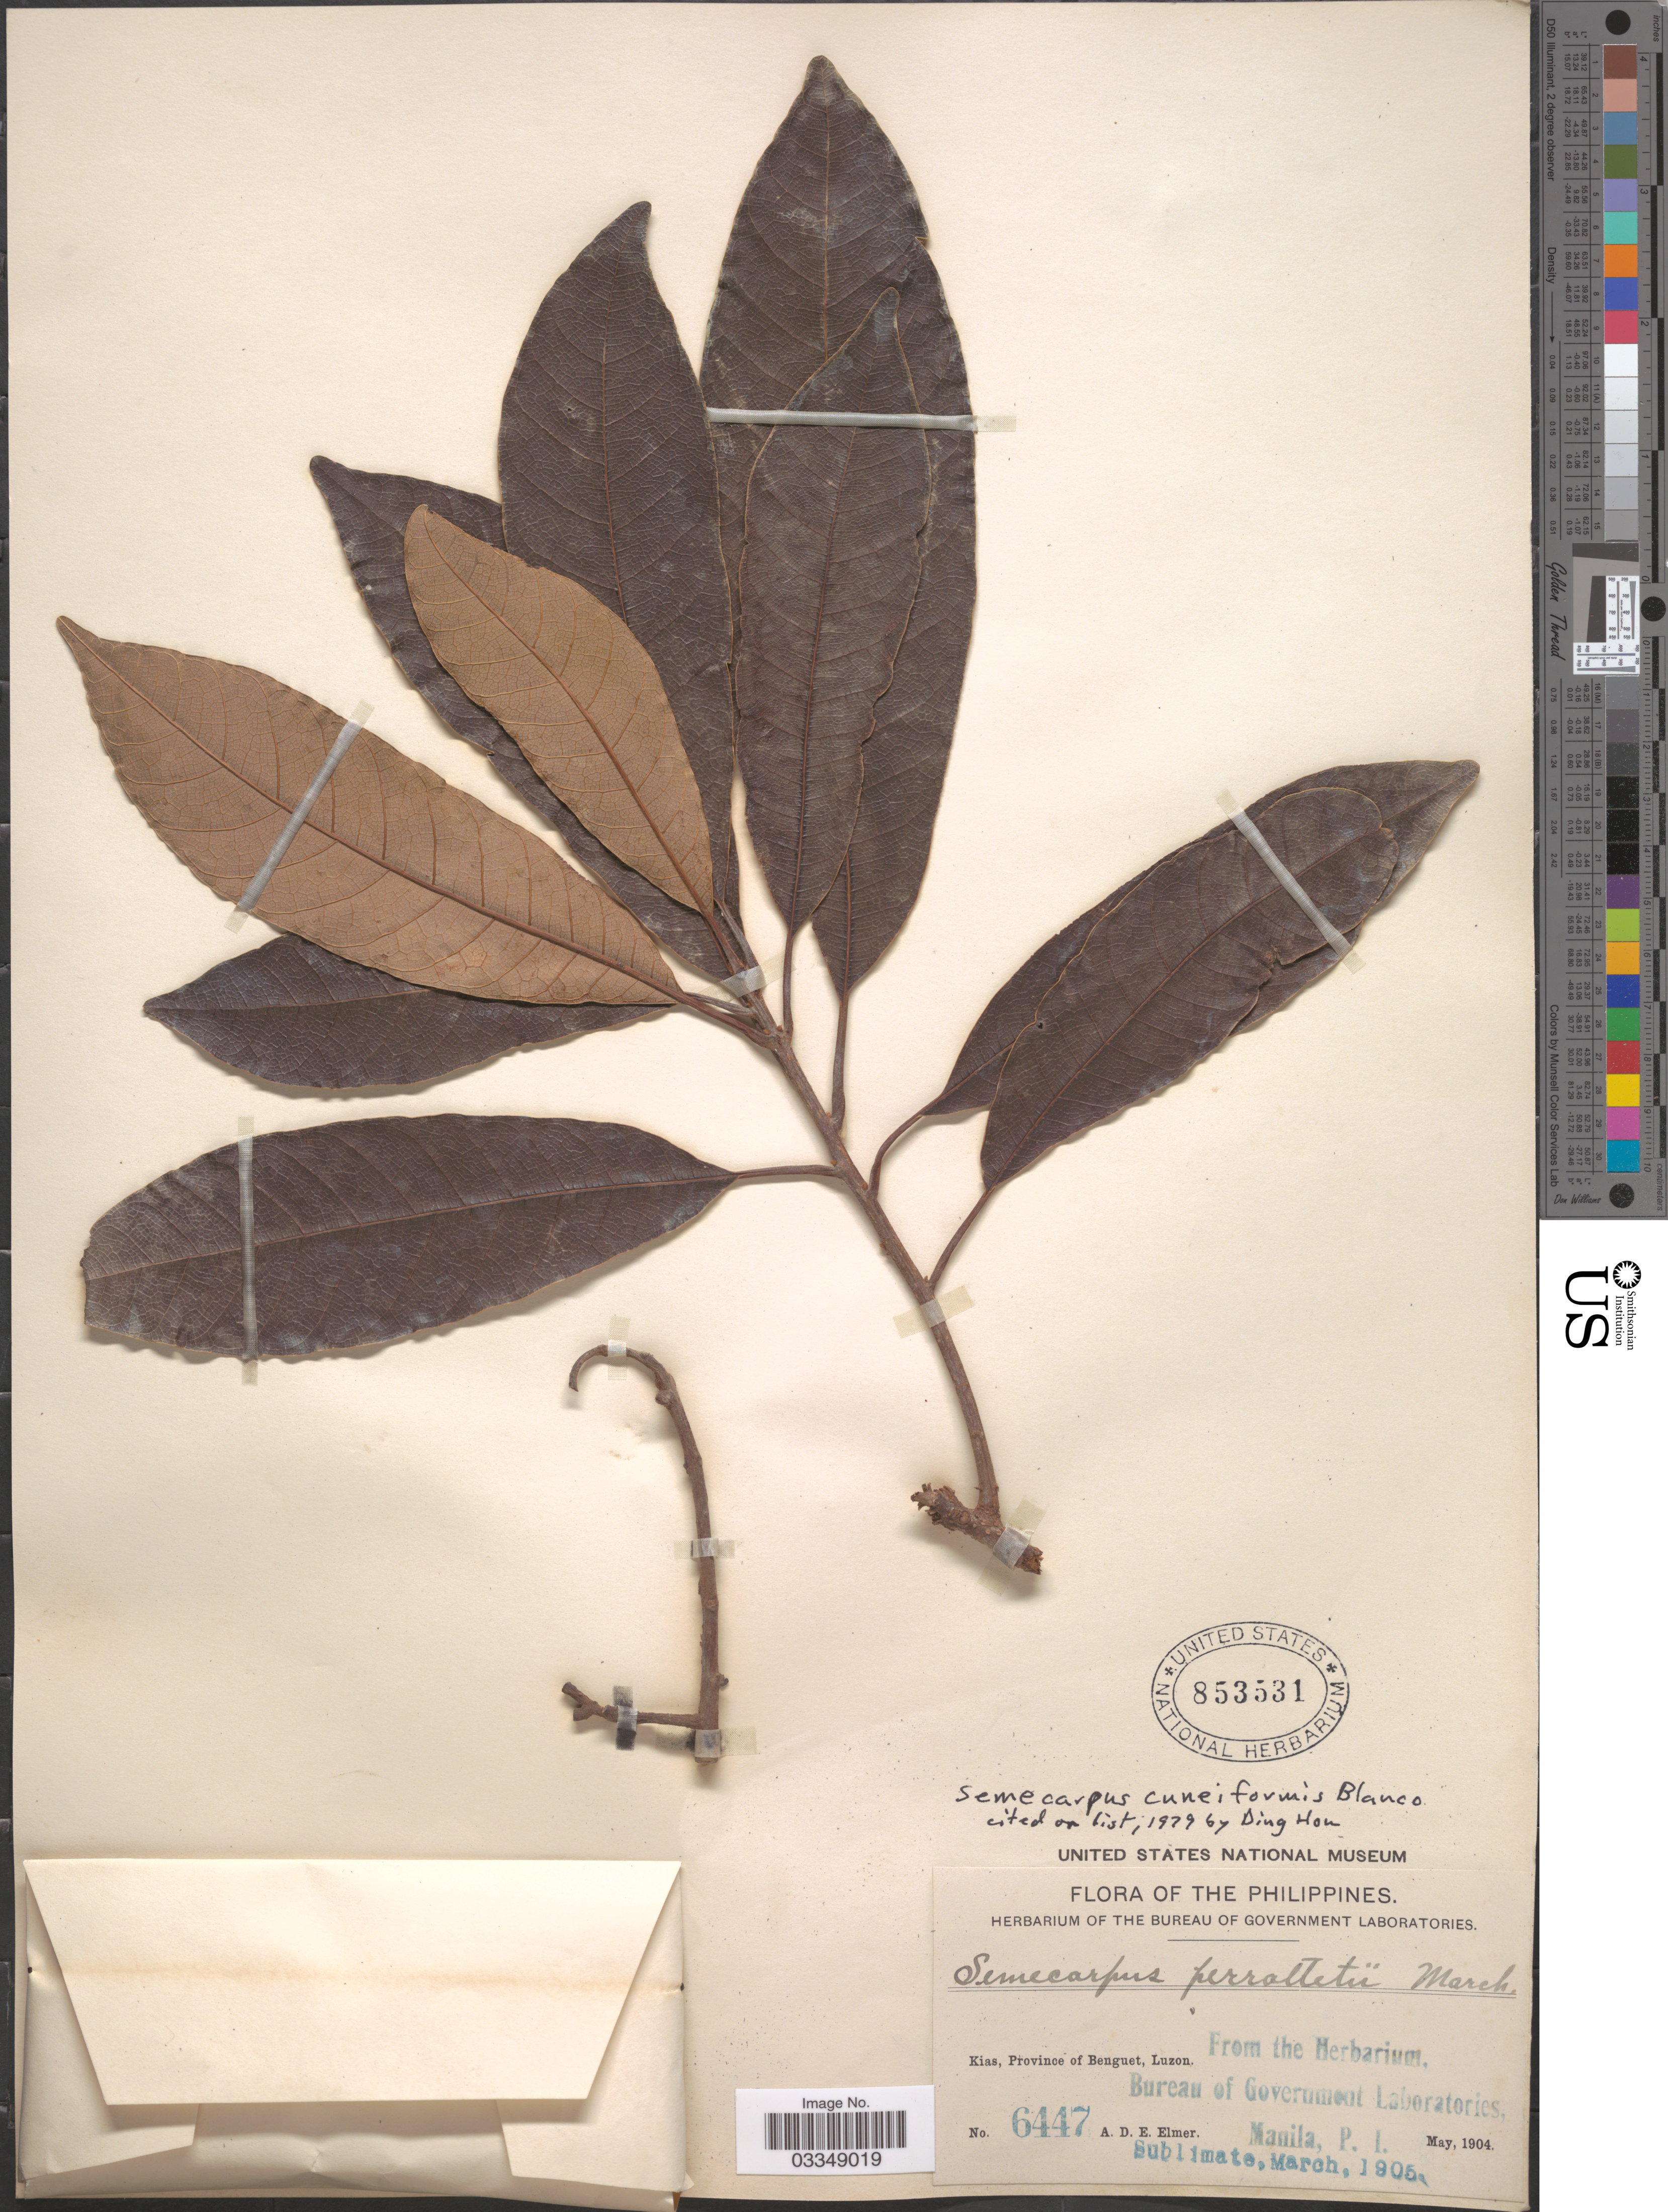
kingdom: Plantae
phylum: Tracheophyta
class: Magnoliopsida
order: Sapindales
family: Anacardiaceae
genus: Semecarpus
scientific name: Semecarpus cuneiformis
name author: Blanco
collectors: A. D. E. Elmer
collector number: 6447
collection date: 1904-05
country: Philippines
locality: Kias, Province of Benguet, Luzon.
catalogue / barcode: US 853531